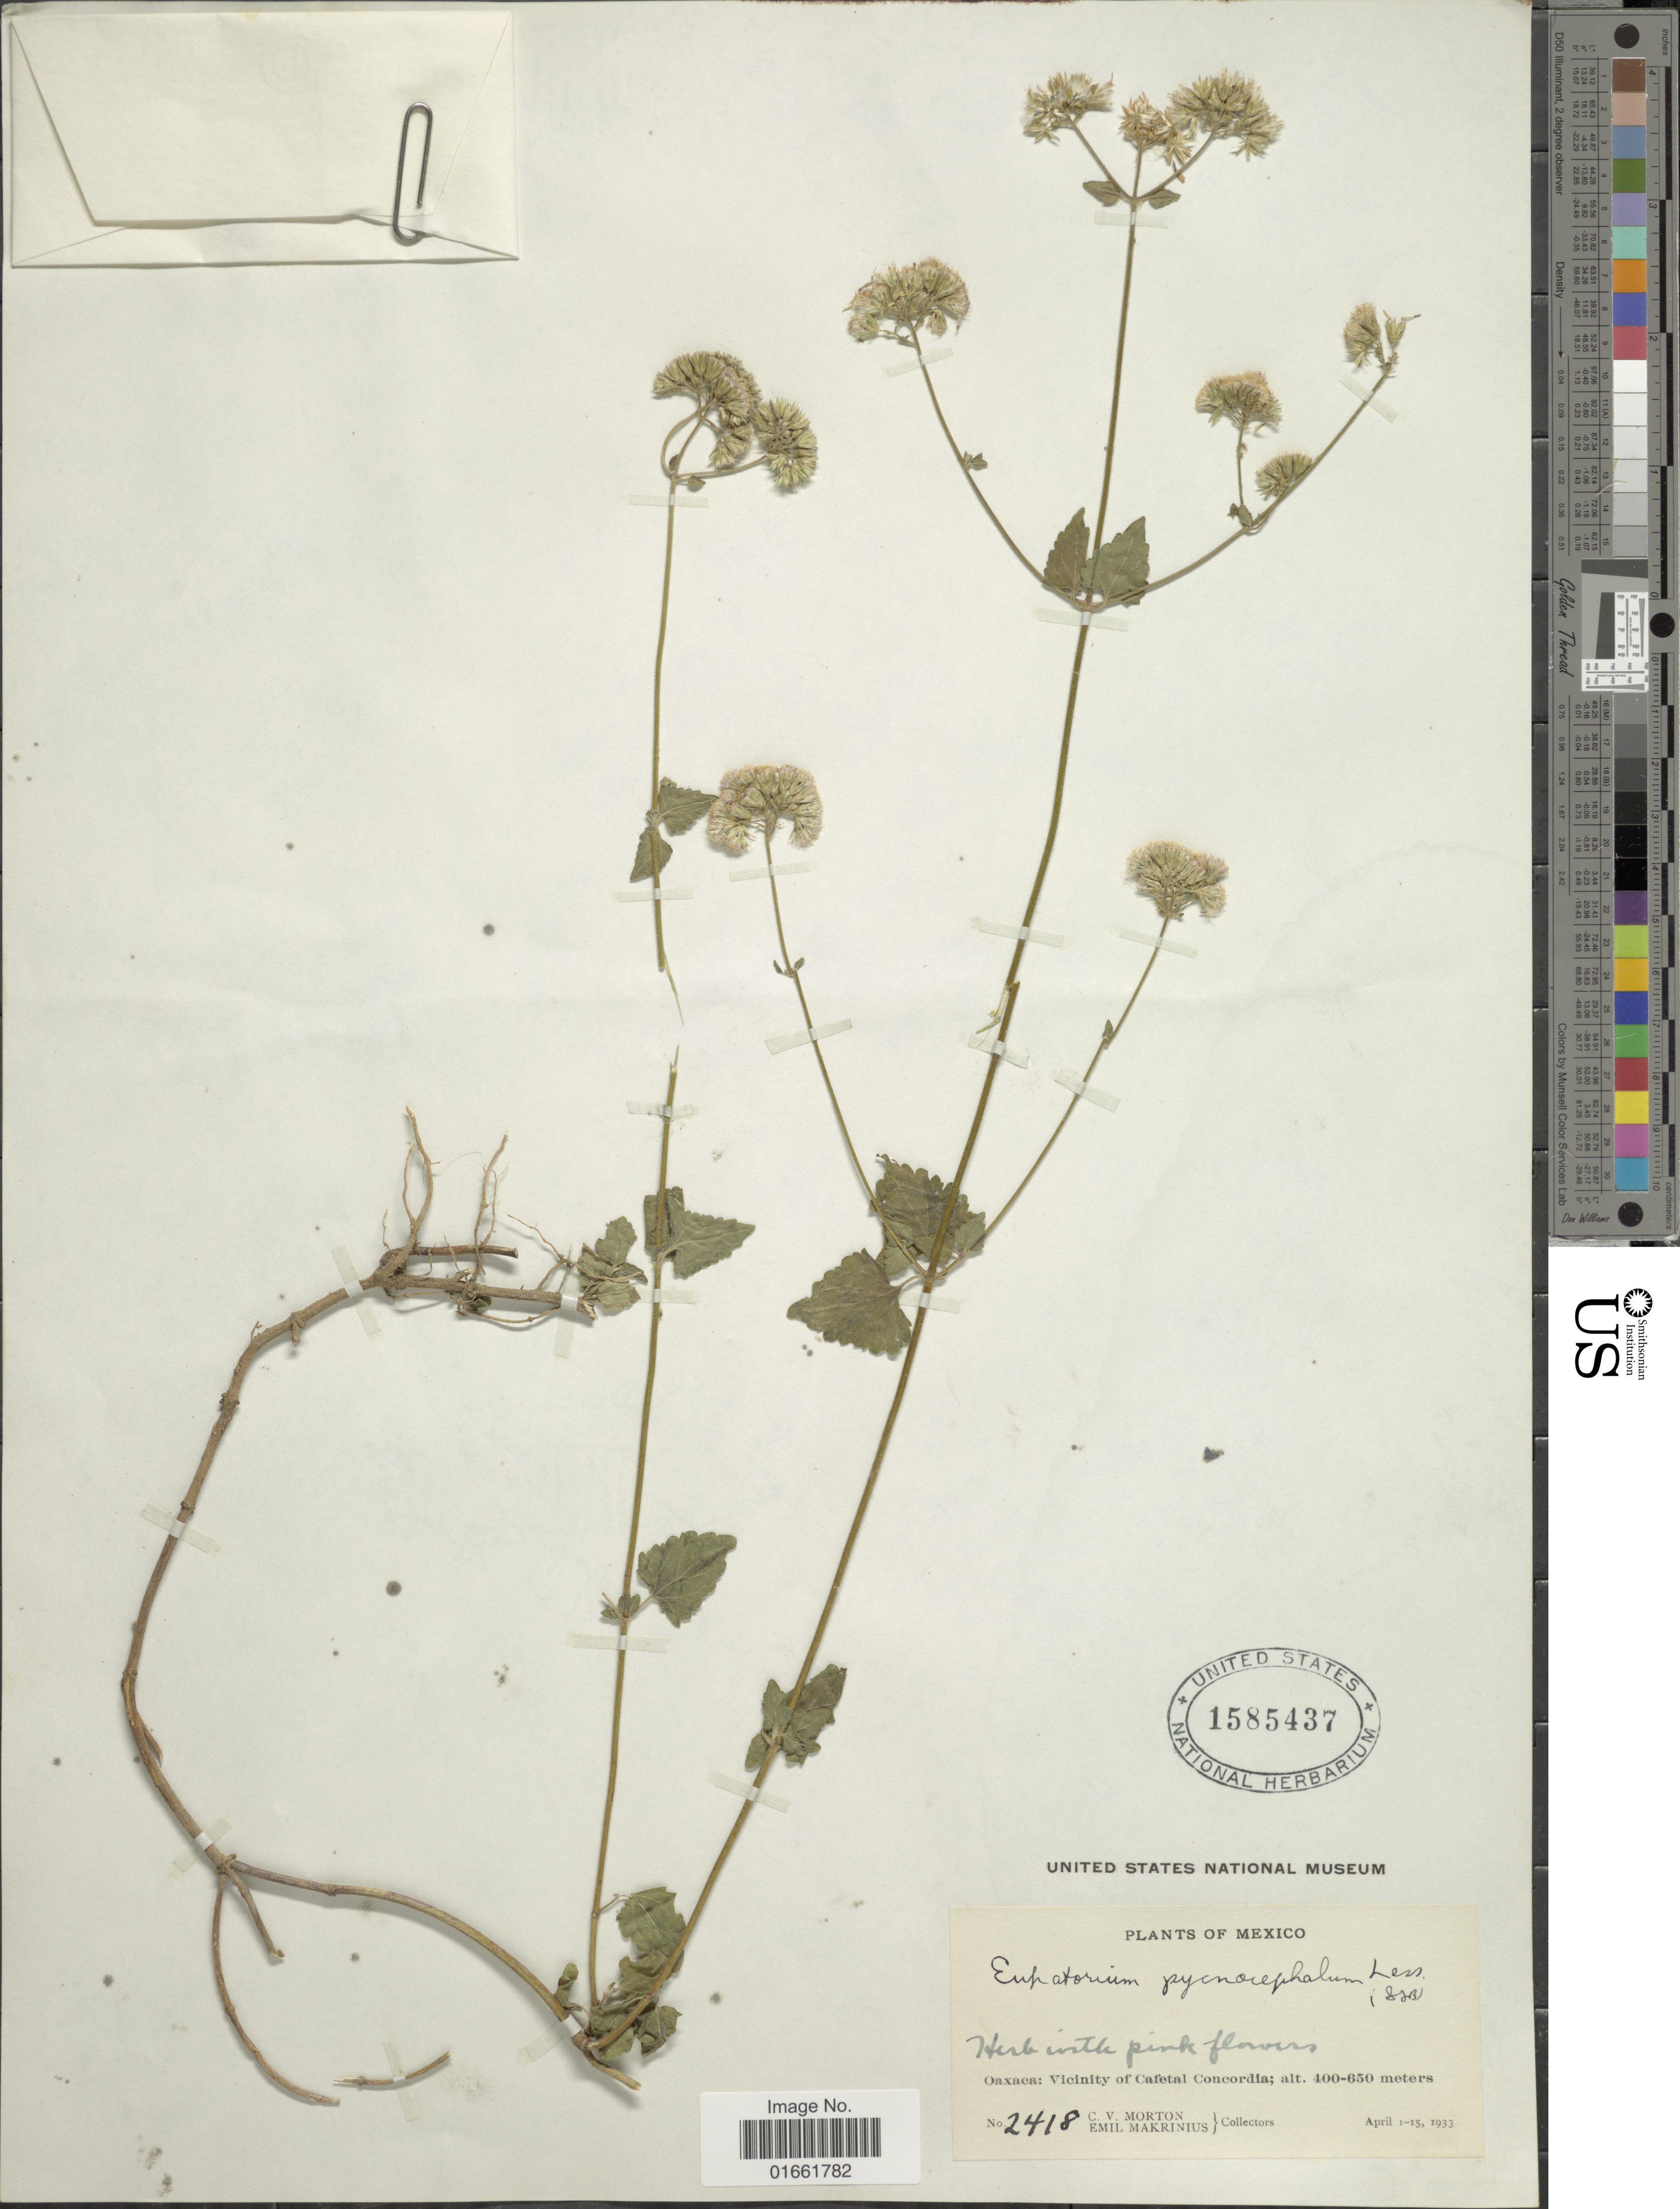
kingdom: Plantae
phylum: Tracheophyta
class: Magnoliopsida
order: Asterales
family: Asteraceae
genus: Fleischmannia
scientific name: Fleischmannia pratensis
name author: (Klatt) R.M. King & H. Rob.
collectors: C. V. Morton & E. Makrinus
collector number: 2418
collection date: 1933-04-01/1933-04-15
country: Mexico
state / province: Oaxaca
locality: Oaxaca: Vicinity of Cafetal Concordia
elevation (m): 400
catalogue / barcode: US 1585437